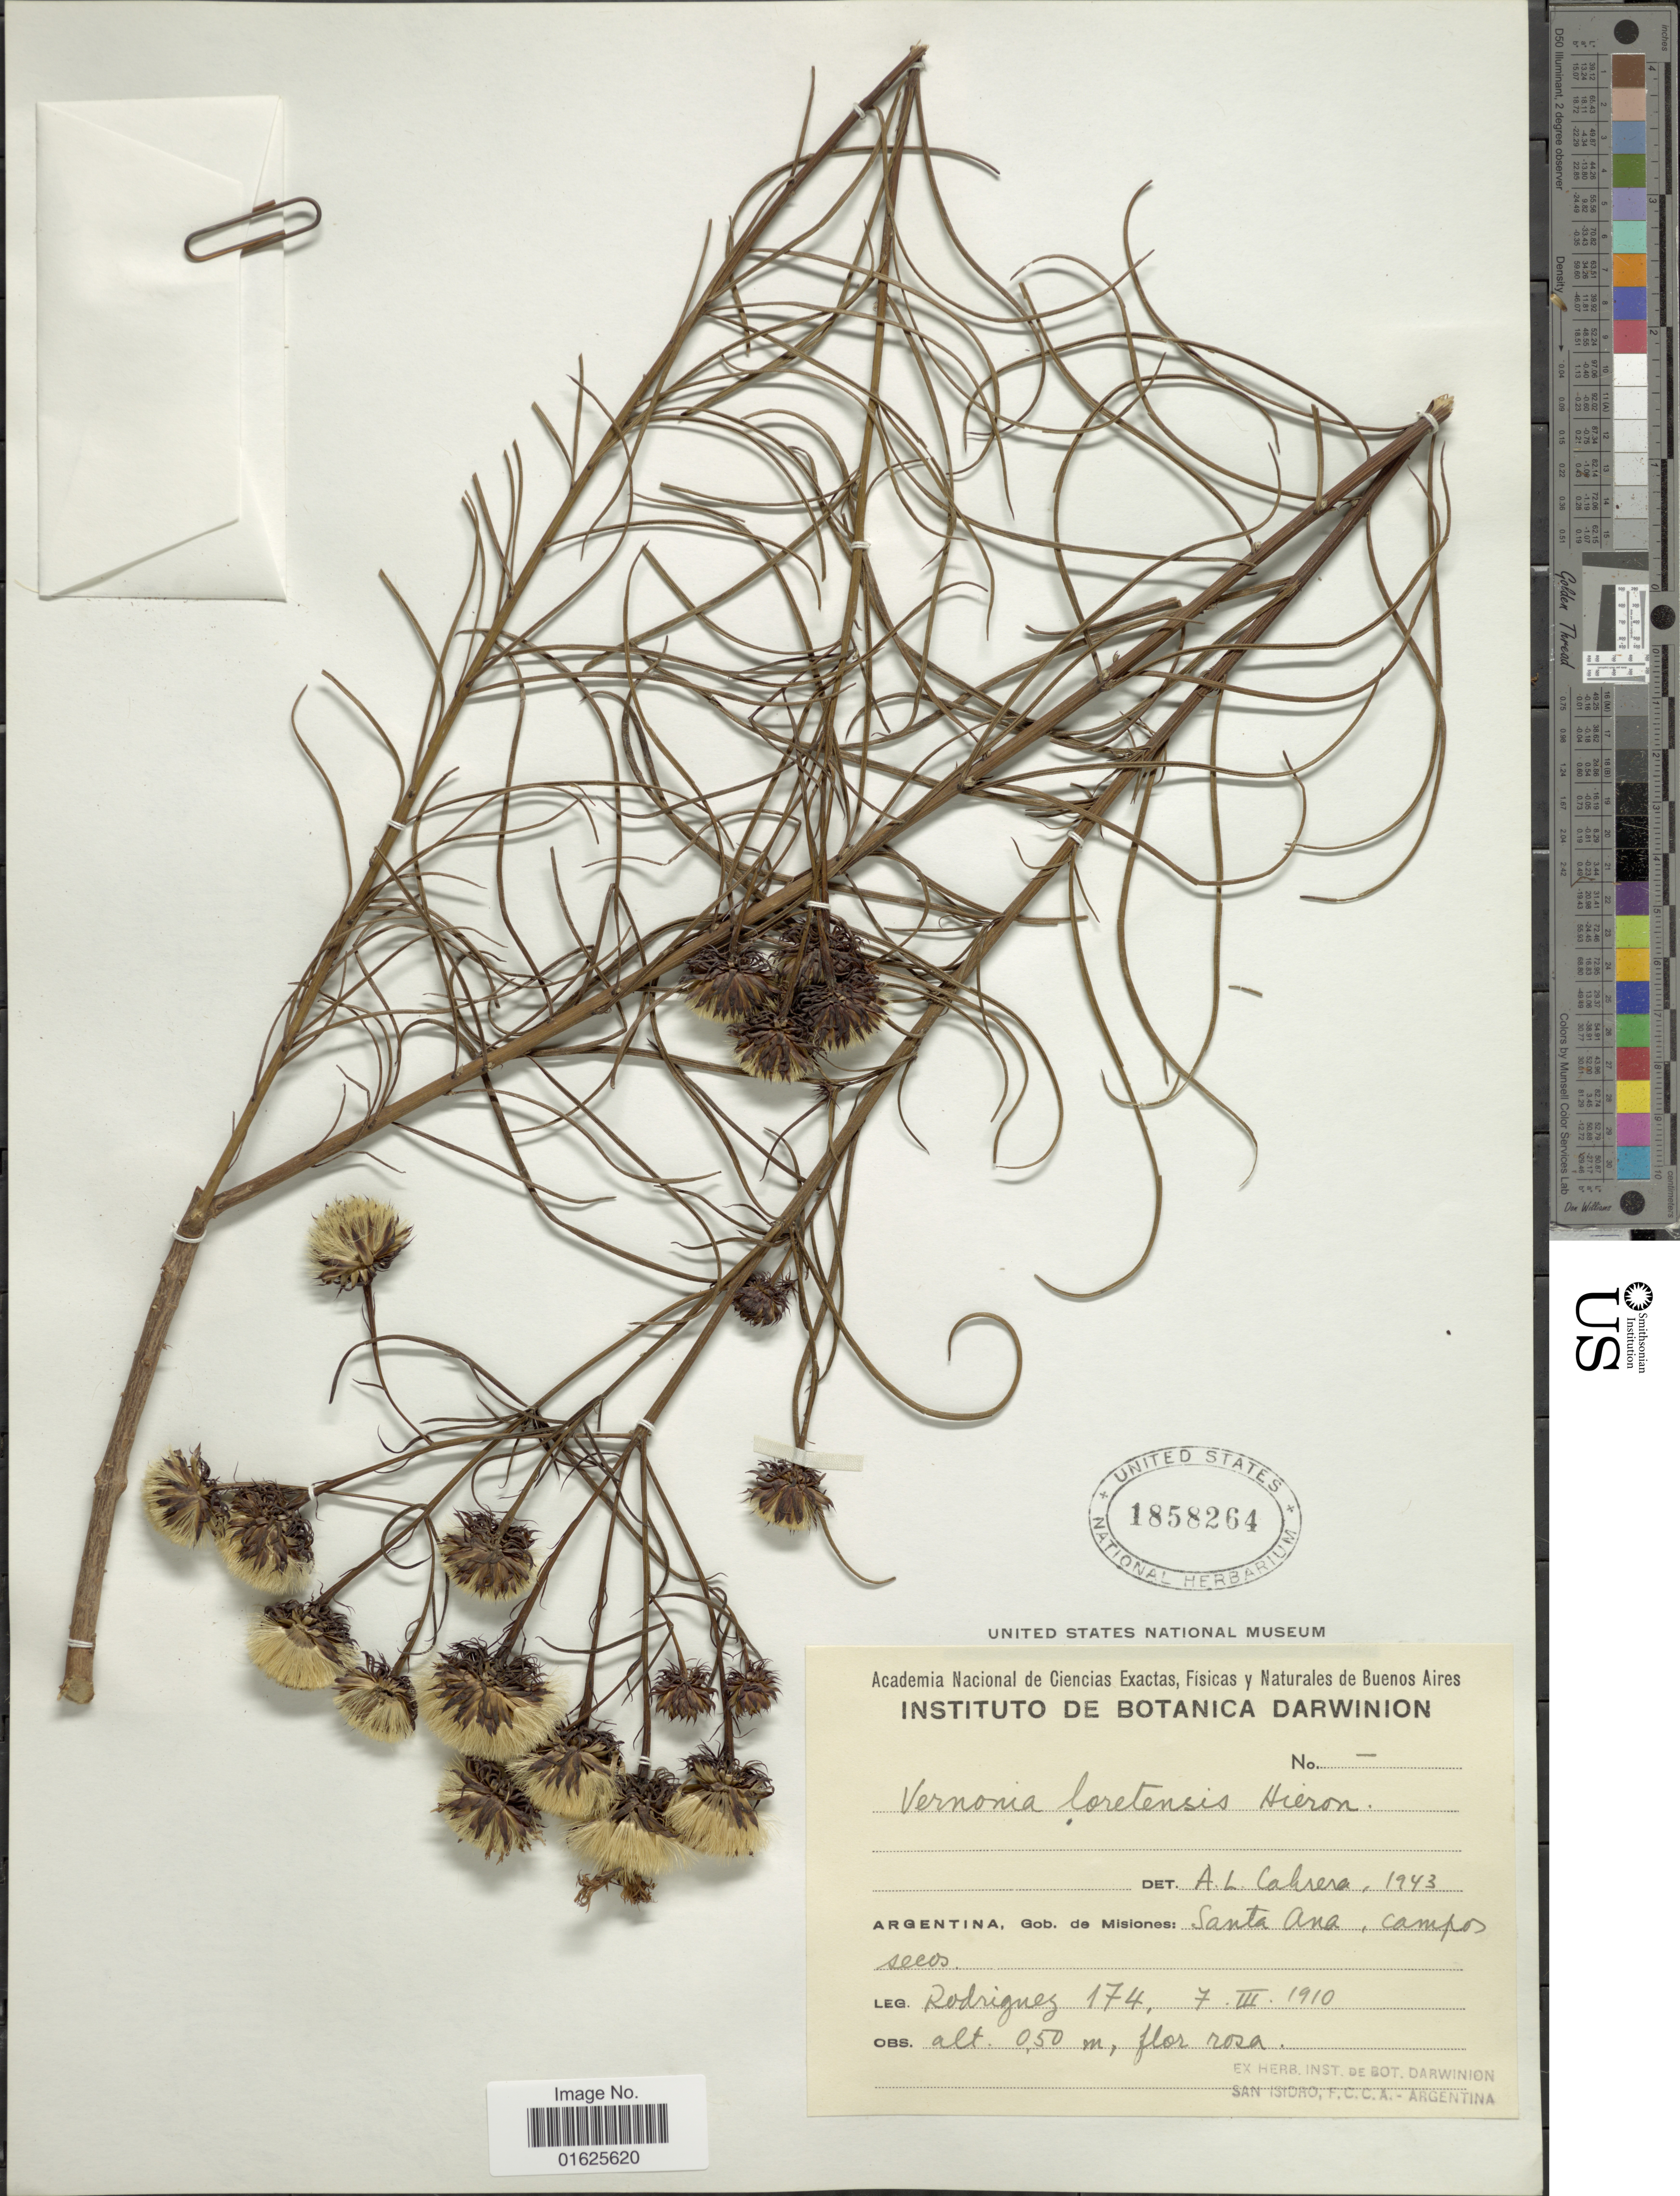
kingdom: Plantae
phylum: Tracheophyta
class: Magnoliopsida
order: Asterales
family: Asteraceae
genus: Vernonanthura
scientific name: Vernonanthura loretensis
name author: (Hieron.) H. Rob.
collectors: Rodriguez, --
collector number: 174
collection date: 1910-03-07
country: Argentina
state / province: Misiones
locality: Gob de Misiones: Santa Ana, campos secos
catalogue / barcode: US 1858264